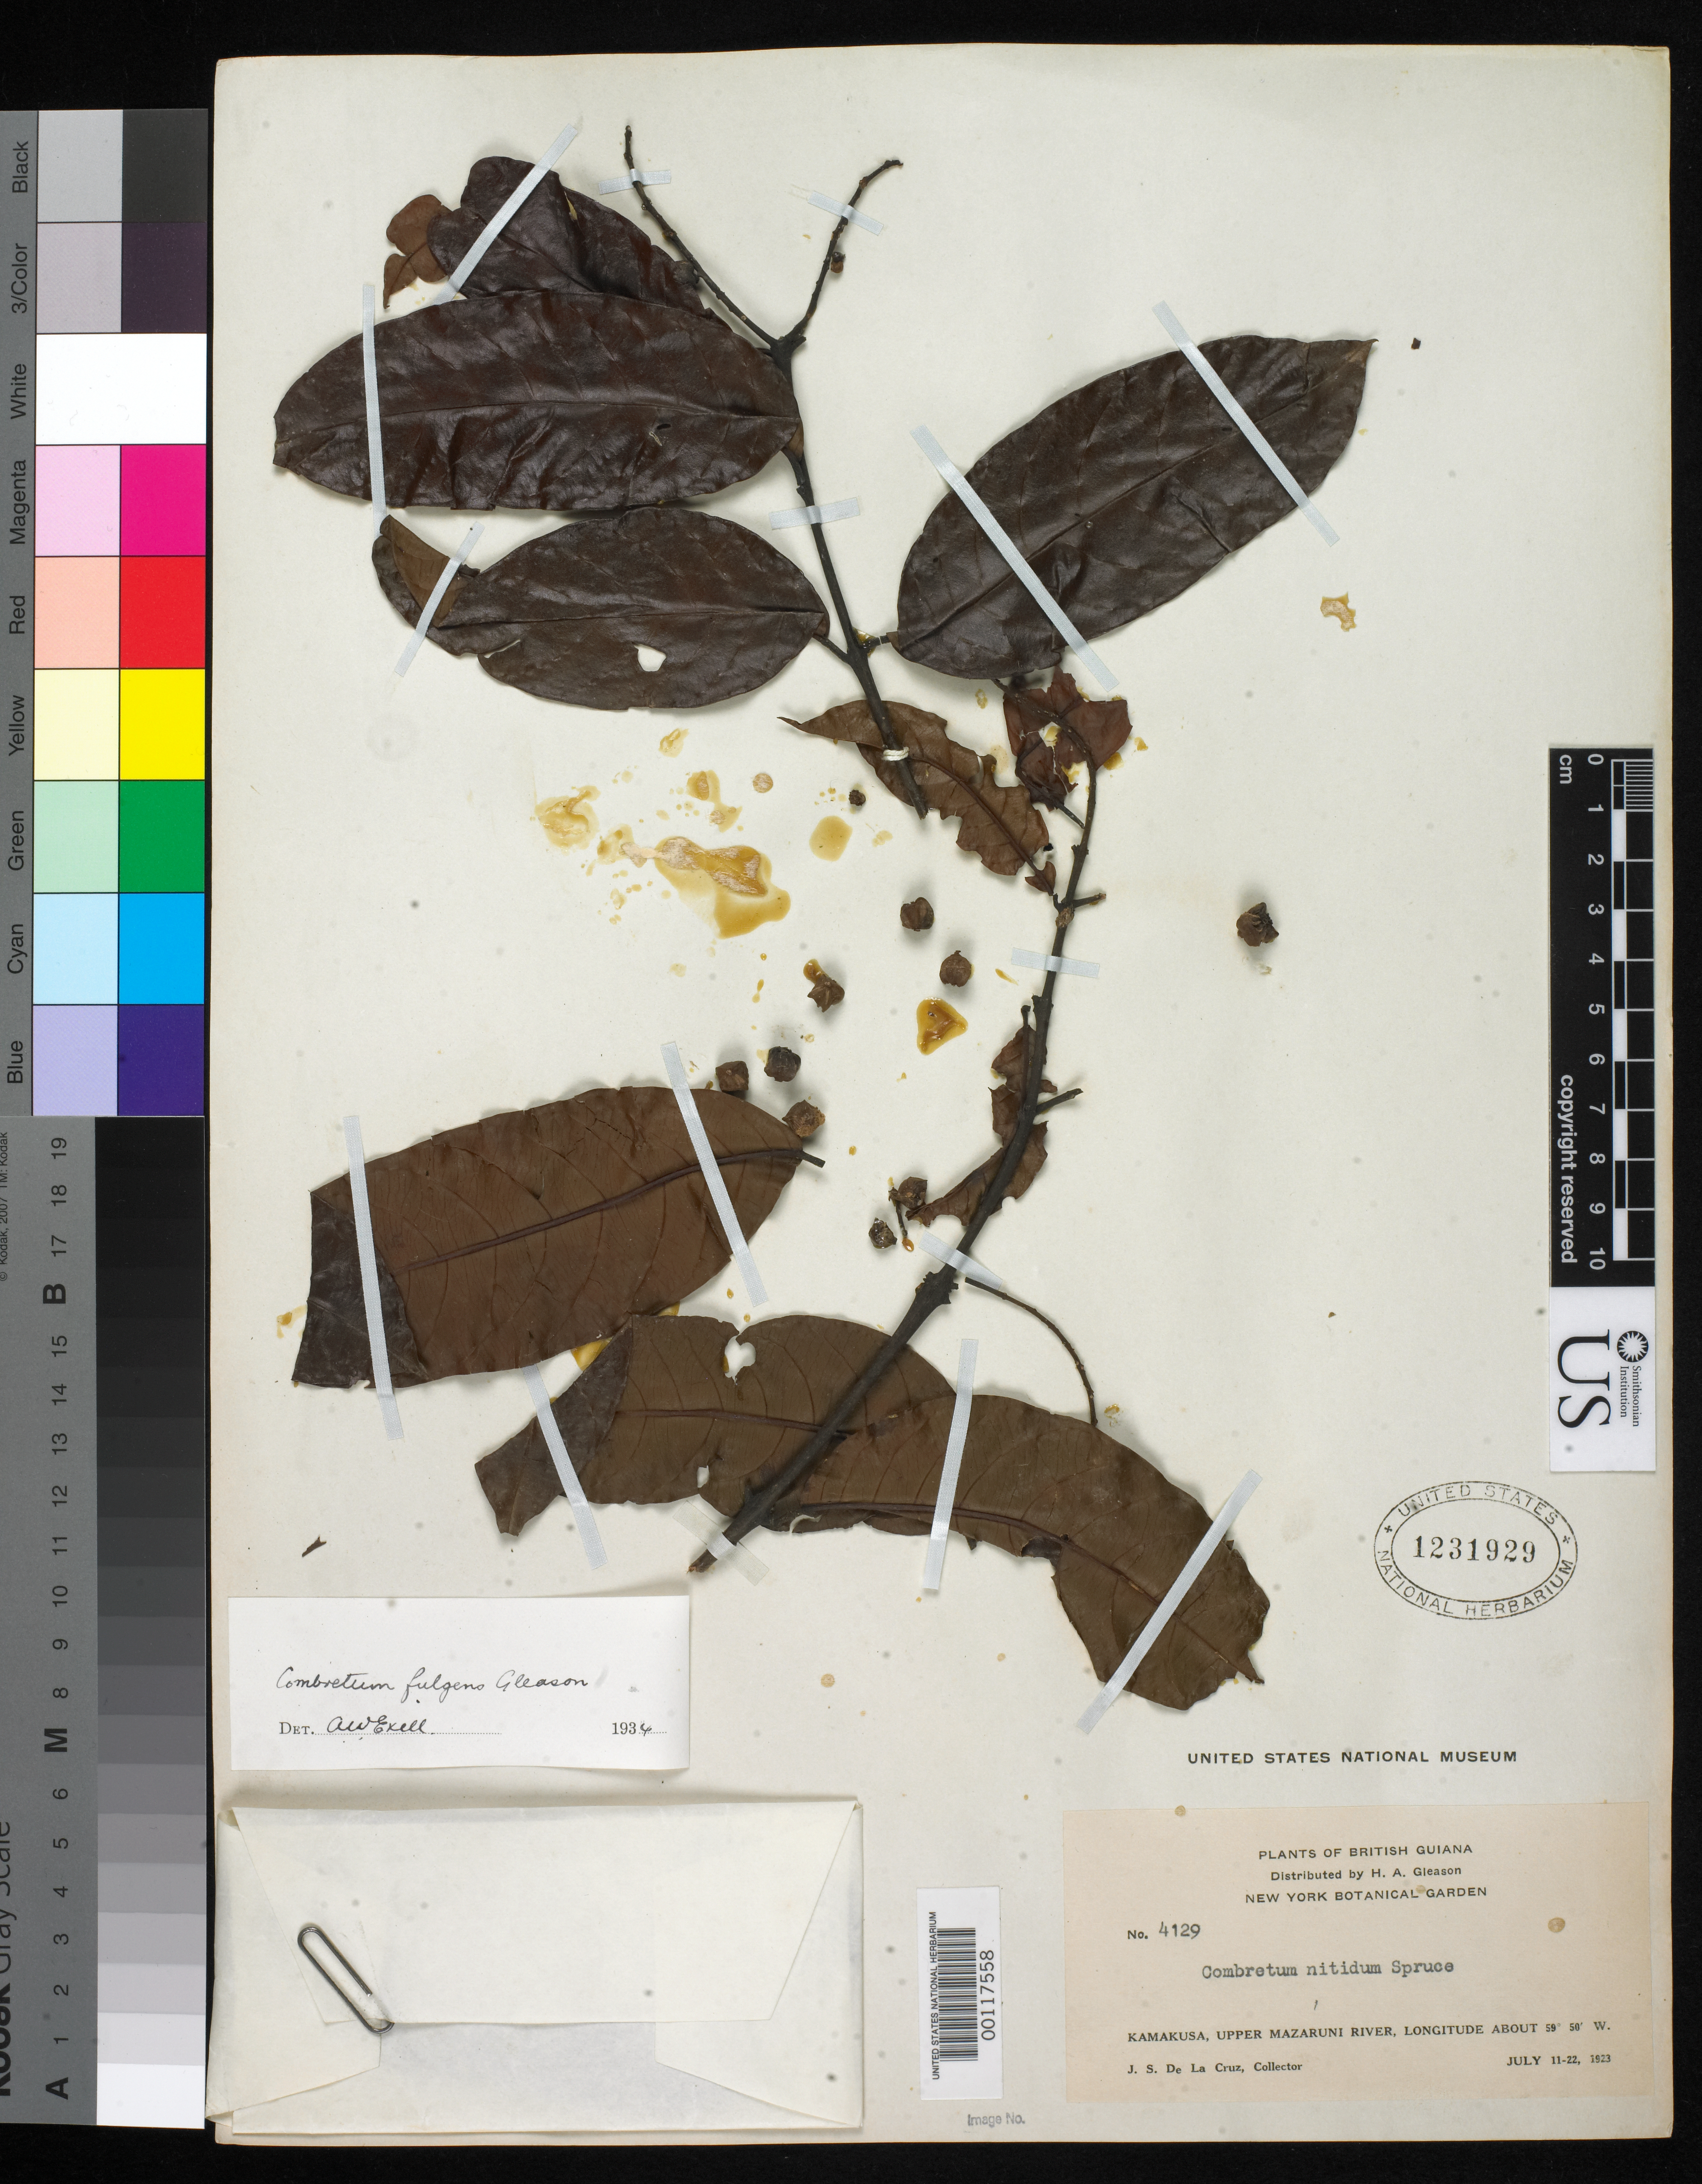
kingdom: Plantae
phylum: Tracheophyta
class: Magnoliopsida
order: Myrtales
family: Combretaceae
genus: Combretum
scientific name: Combretum fulgens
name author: Gleason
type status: Isotype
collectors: J. S. de la Cruz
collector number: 4129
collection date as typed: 11 Jul 1923 to 22 Jul 1923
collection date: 1923-07-11/1923-07-22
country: Guyana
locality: Kamakusa, upper Mazaruni River.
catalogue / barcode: US 1231929